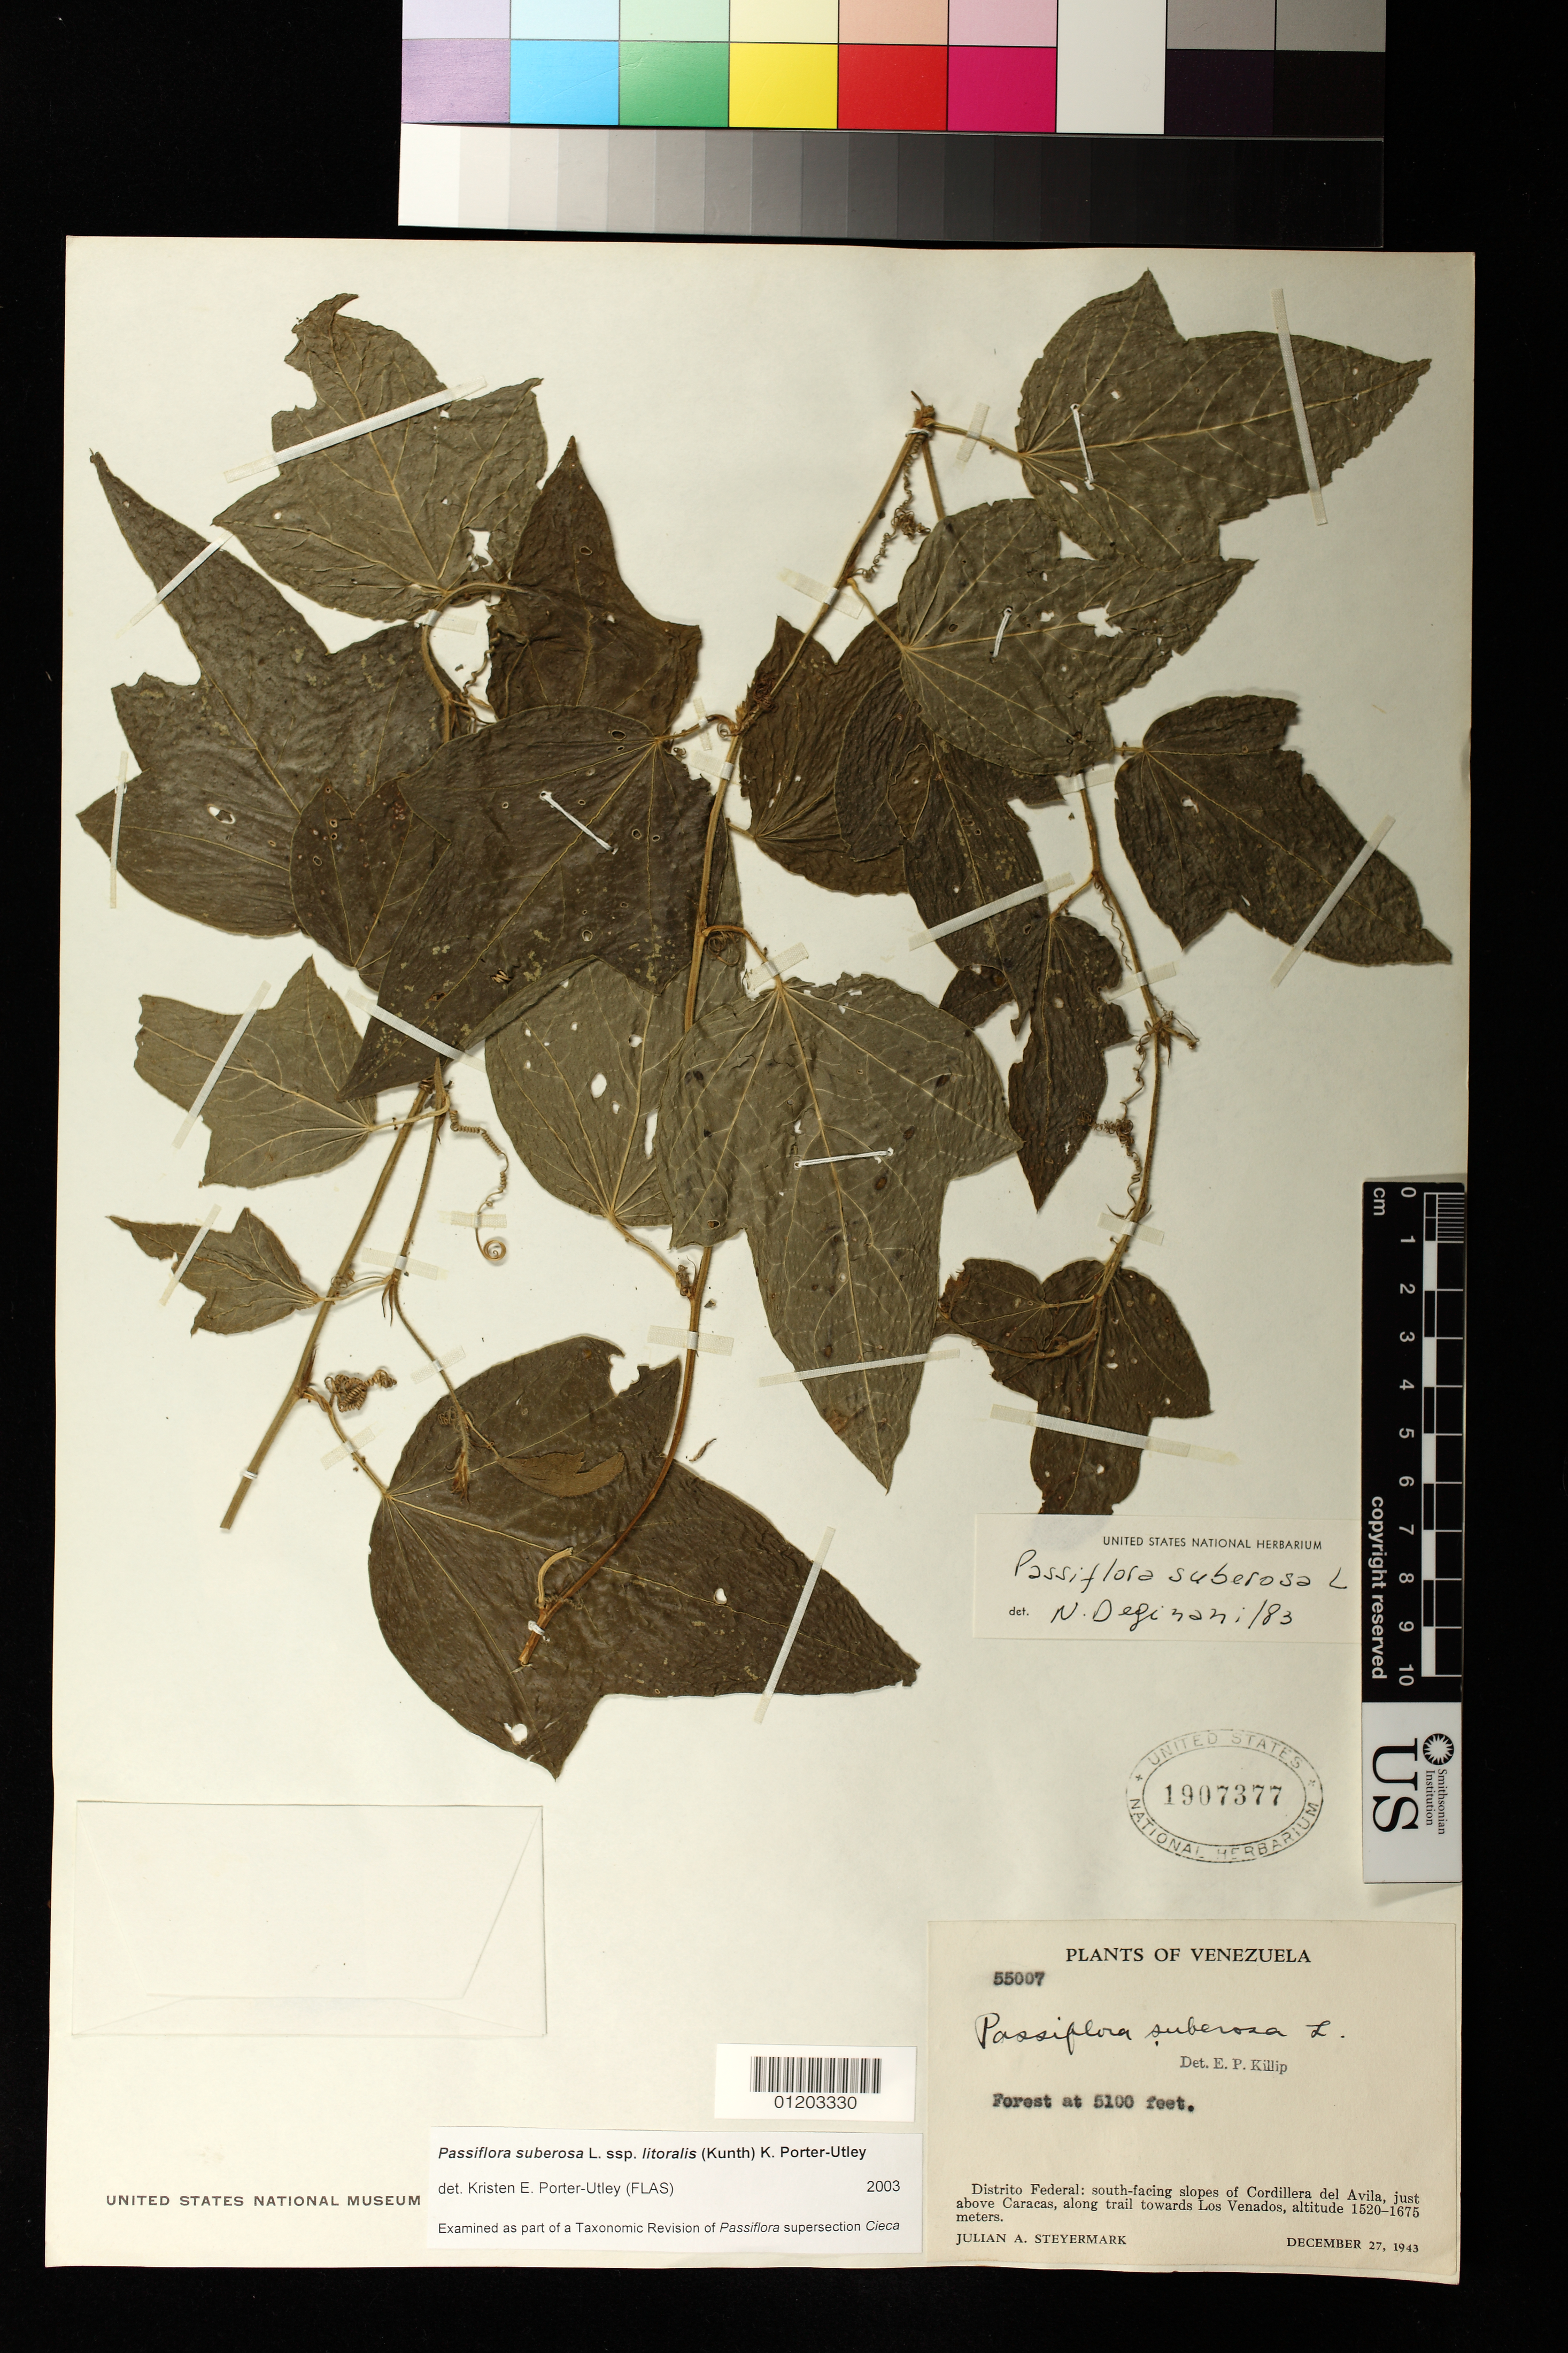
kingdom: Plantae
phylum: Tracheophyta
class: Magnoliopsida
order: Malpighiales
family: Passifloraceae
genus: Passiflora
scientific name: Passiflora suberosa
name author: L.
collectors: J. Steyermark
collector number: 55007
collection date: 1943-12-27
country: Venezuela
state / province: Distrito Federal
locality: South-facing slopes of Cordillera del Avila, just above Caracas, along trail towards Los Venados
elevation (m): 1520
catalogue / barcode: US 1907377